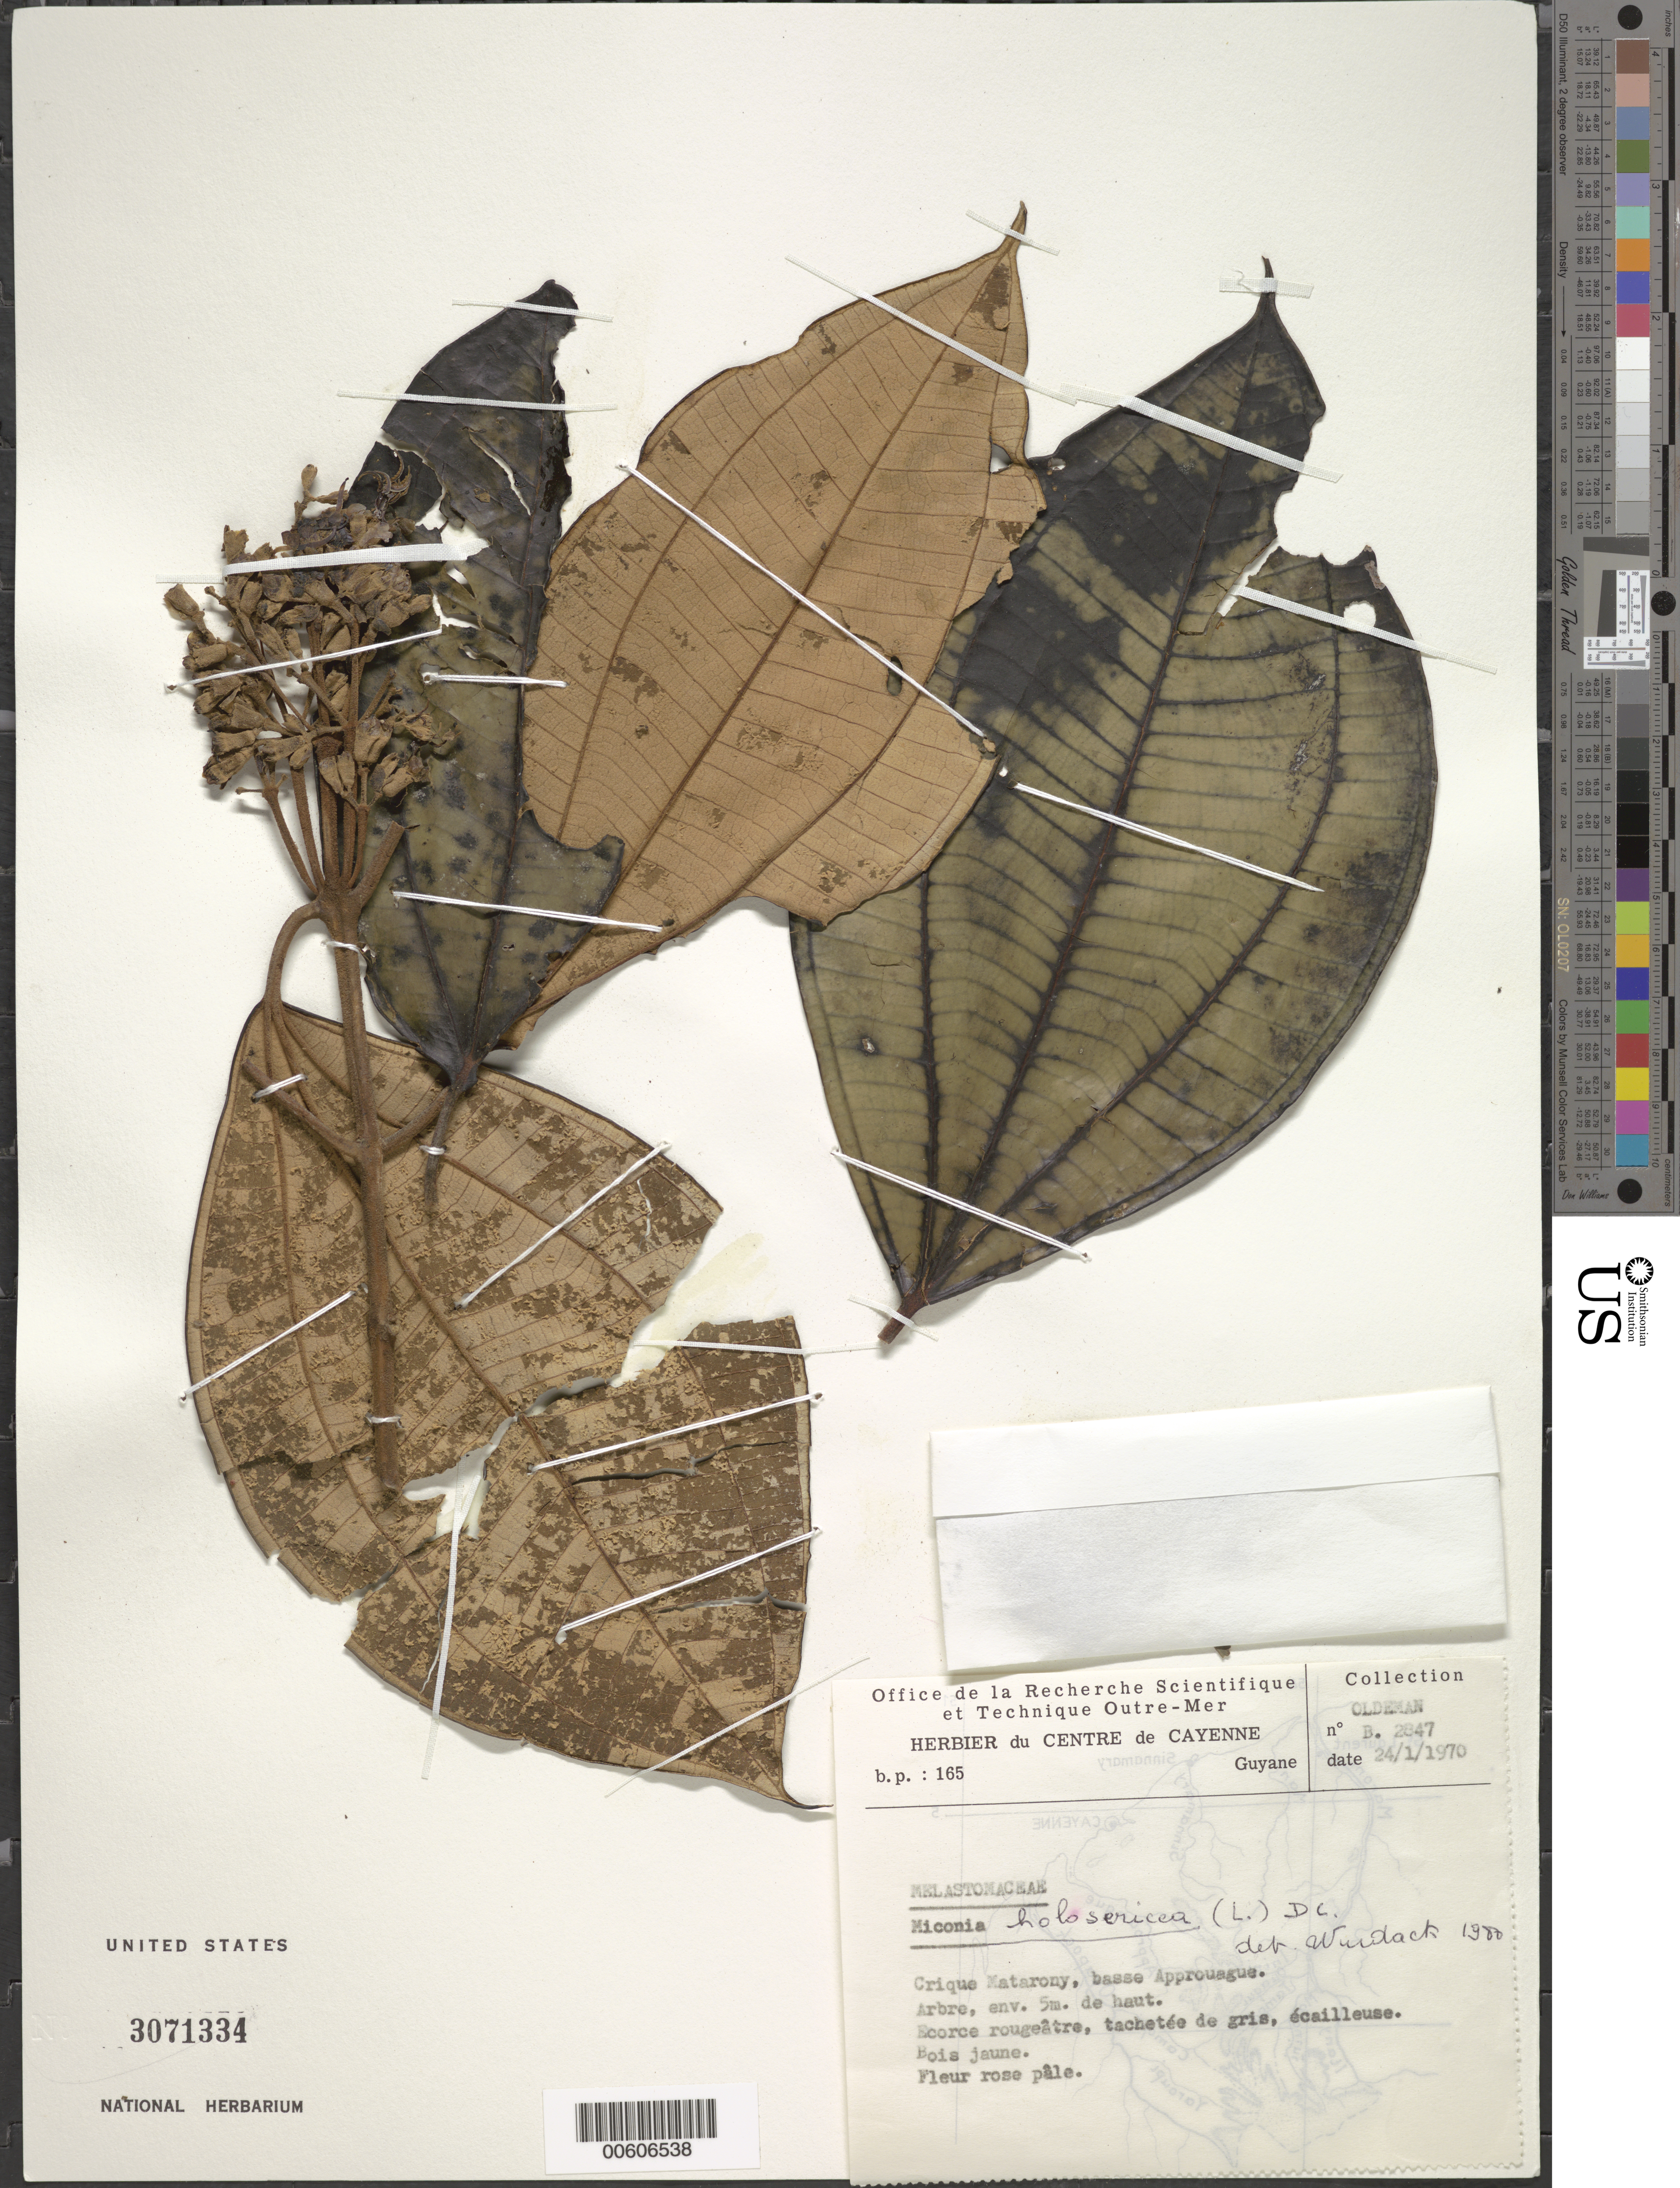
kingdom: Plantae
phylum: Tracheophyta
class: Magnoliopsida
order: Myrtales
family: Melastomataceae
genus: Miconia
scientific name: Miconia holosericea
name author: (L.) DC.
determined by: Wurdack, John J., (US), US (UNITED STATES)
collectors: R. Oldeman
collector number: B 2847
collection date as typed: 24-Jan-70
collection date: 1970-01-24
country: French Guiana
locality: Crique Matarony, basse Approuague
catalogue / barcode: US 3071334